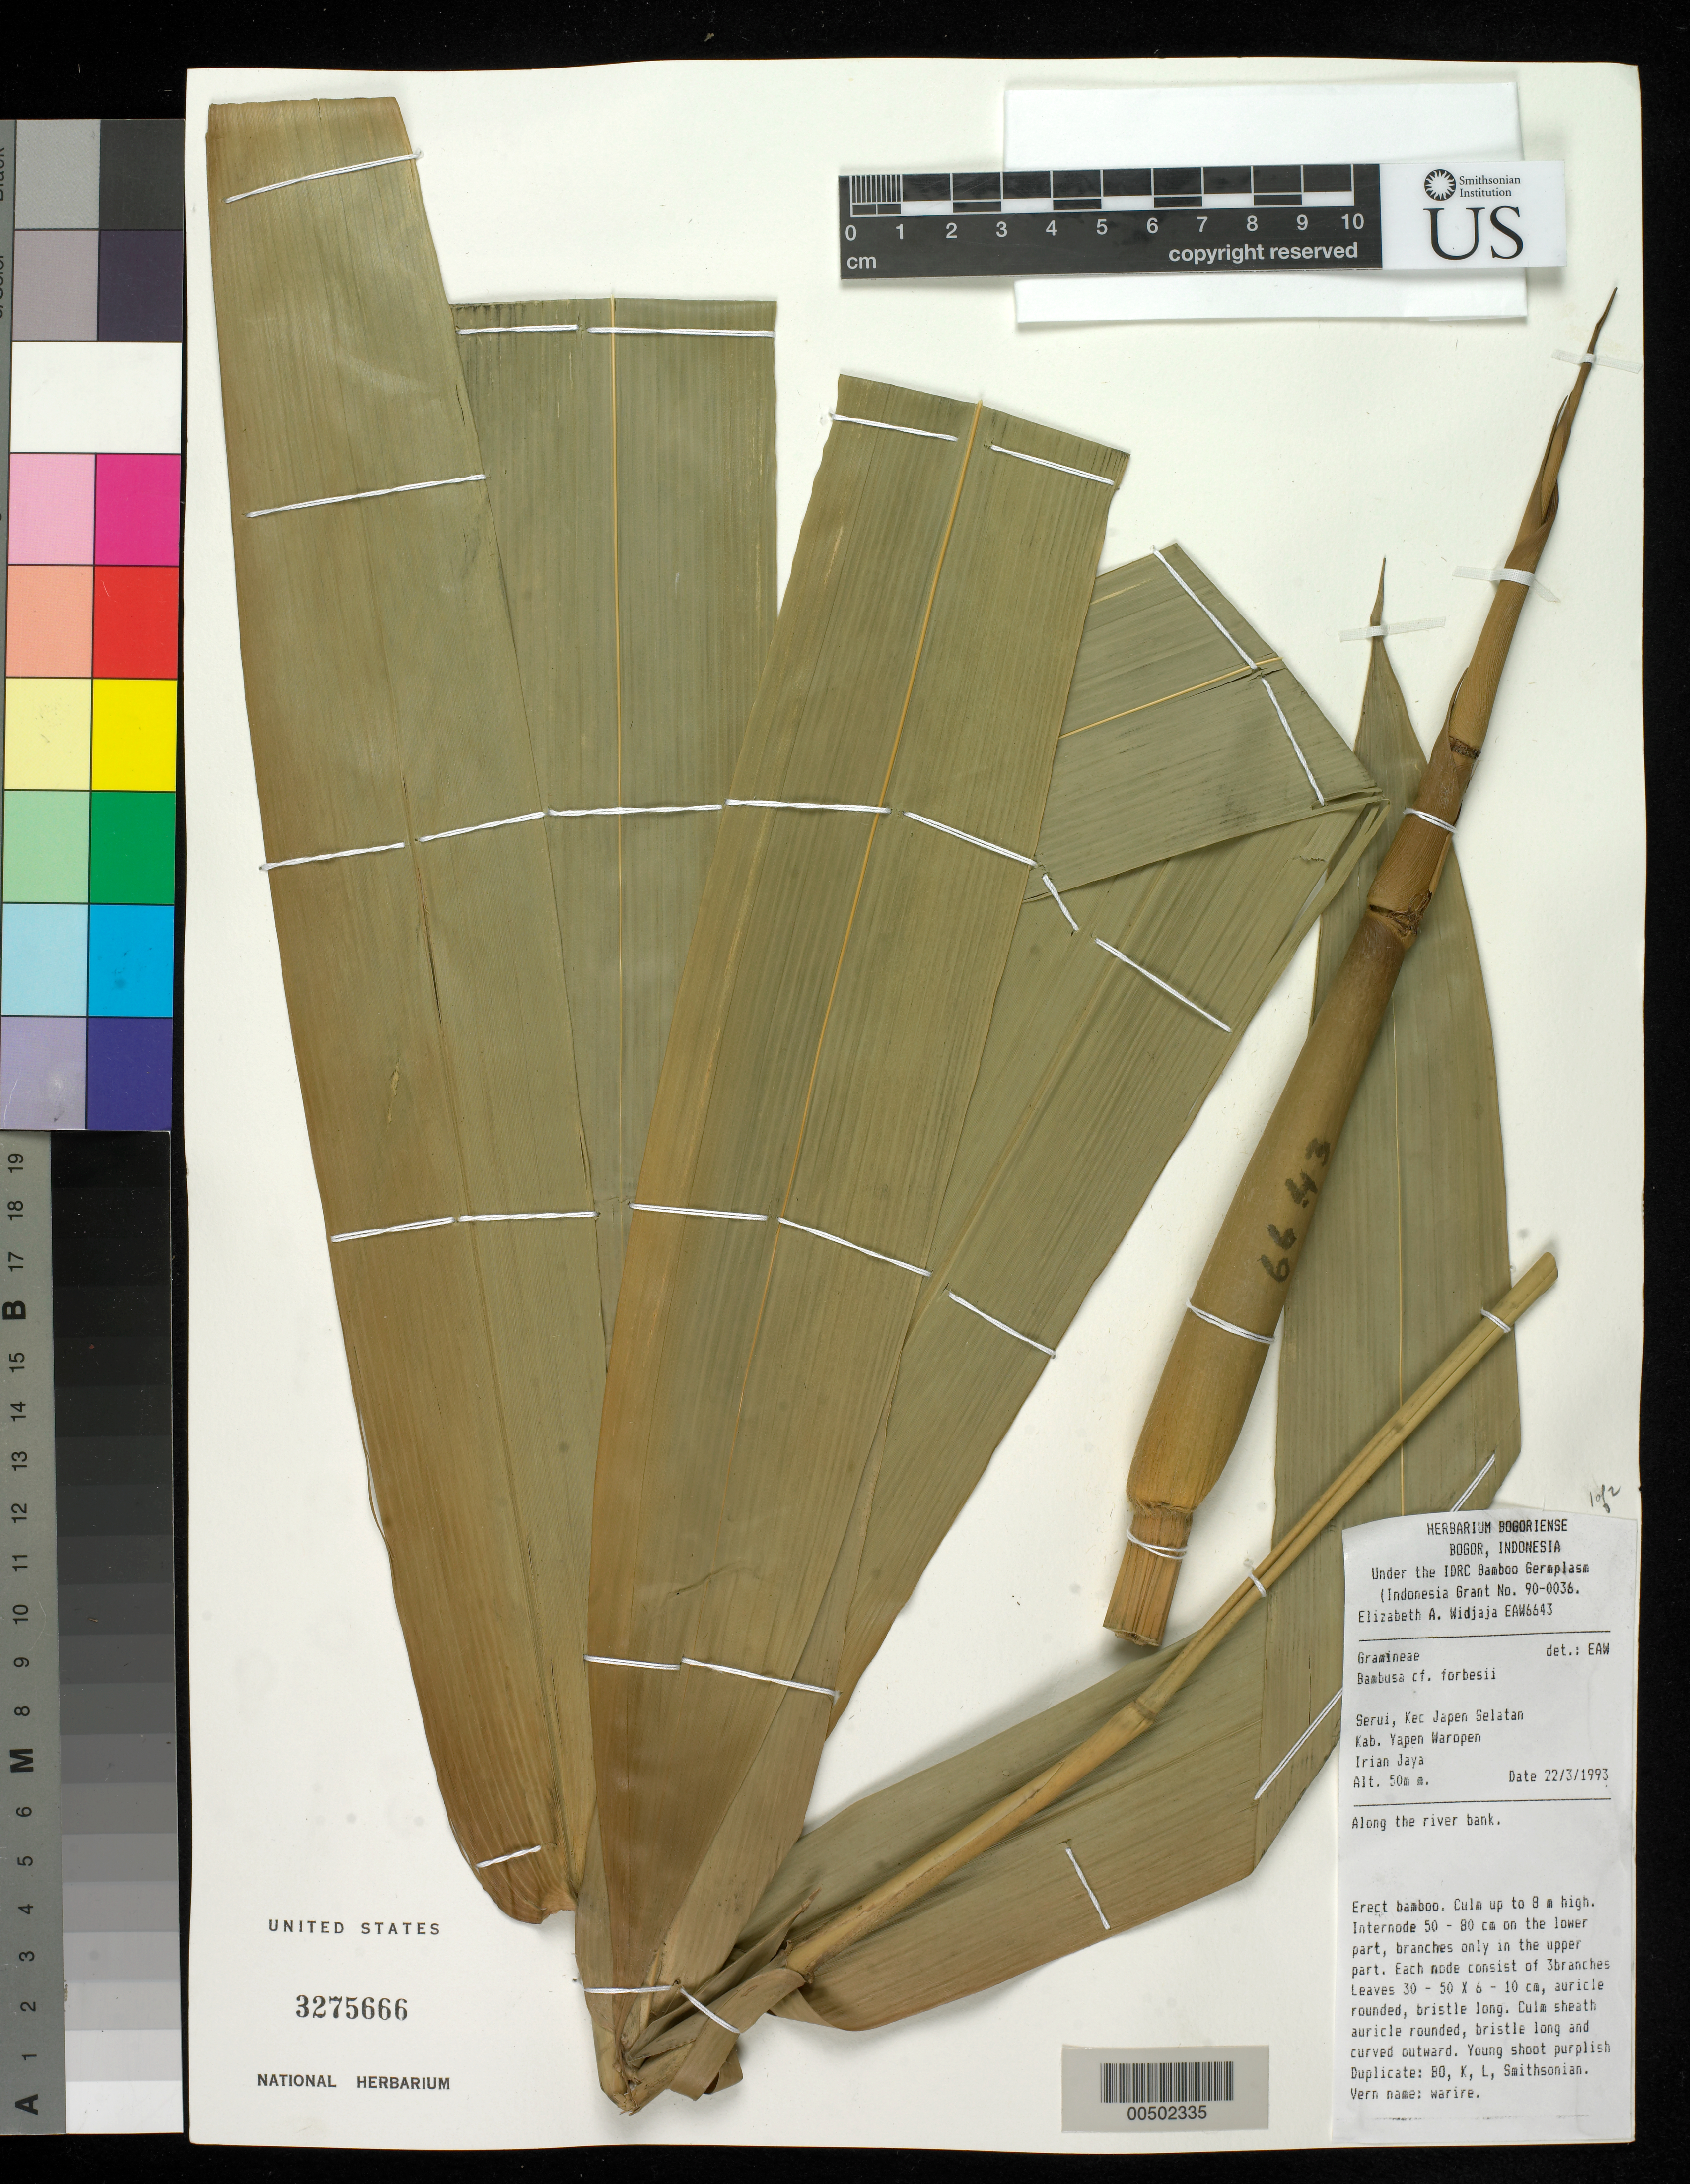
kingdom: Plantae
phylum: Tracheophyta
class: Liliopsida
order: Poales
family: Poaceae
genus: Neololeba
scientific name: Neololeba atra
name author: (Lindl.) Widjaja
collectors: E. A. Widjaja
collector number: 6643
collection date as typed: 22 Mar 1993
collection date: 1993-03-22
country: Indonesia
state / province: Papua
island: New Guinea Island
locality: Serui, kec. japen selatan, kab. yapen waropen, irian jaya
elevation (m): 50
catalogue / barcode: US 3275666